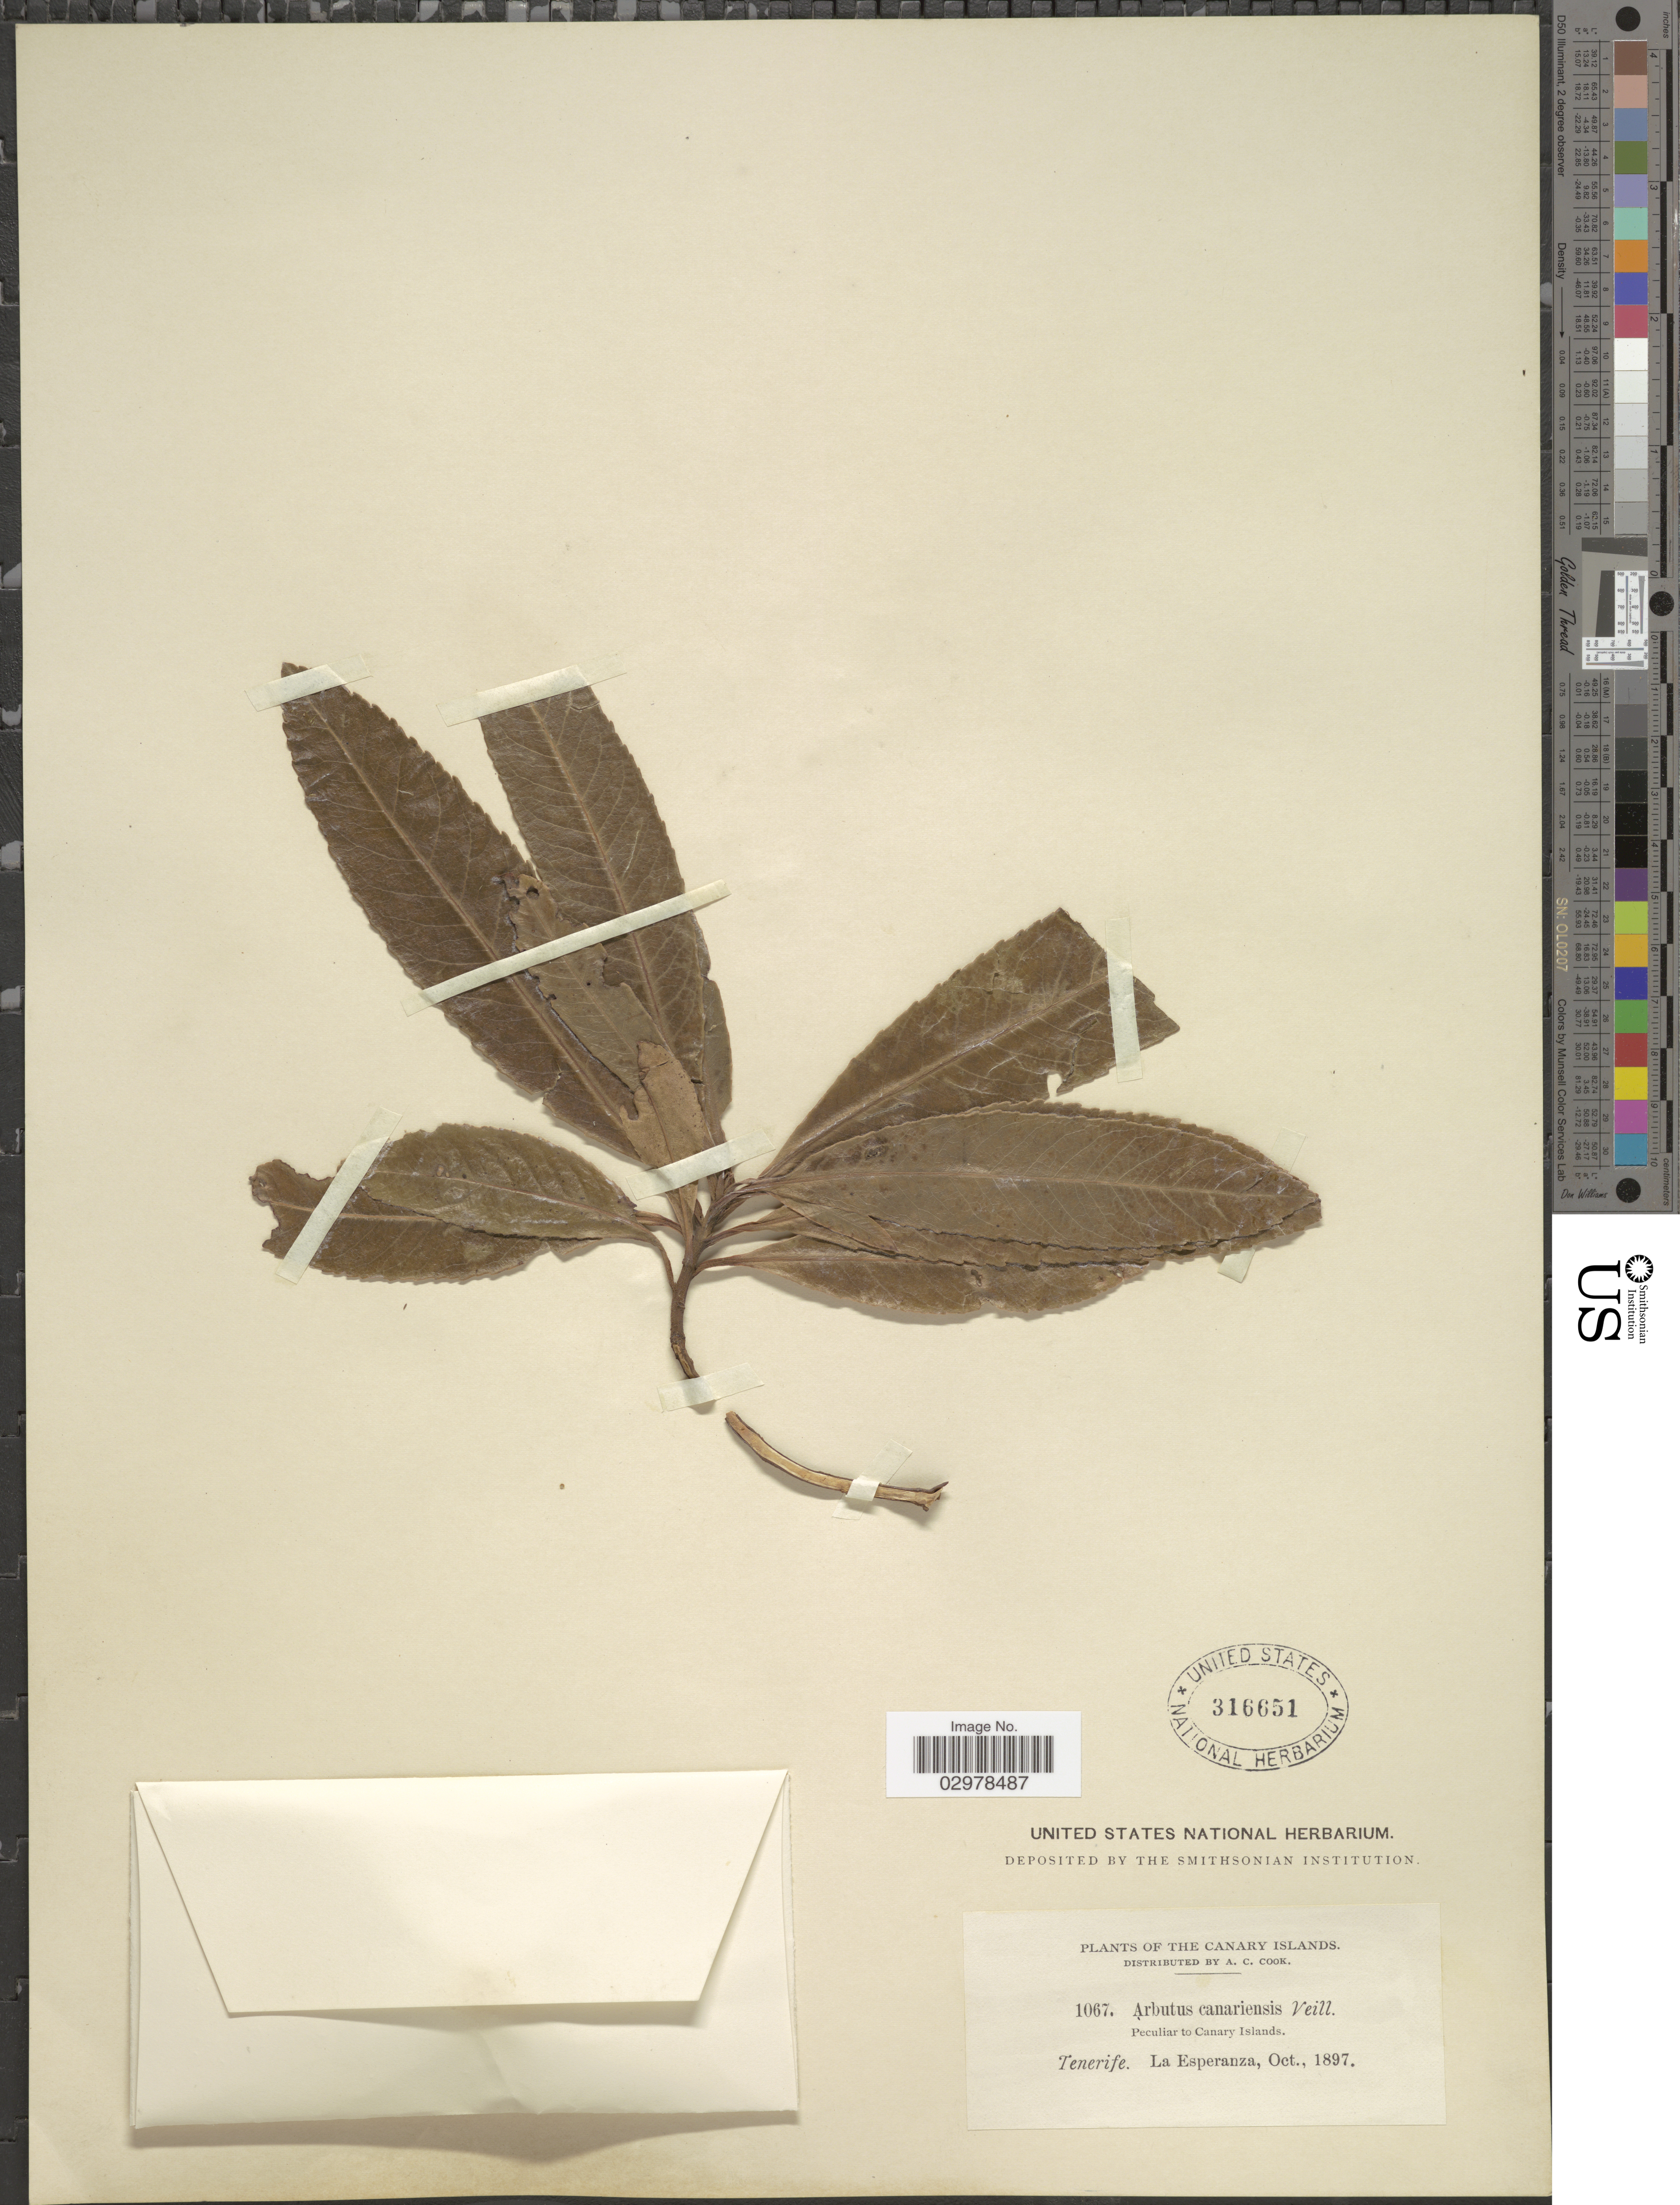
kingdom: Plantae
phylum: Tracheophyta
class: Magnoliopsida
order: Ericales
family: Ericaceae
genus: Arbutus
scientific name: Arbutus canariensis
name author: Duhamel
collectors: A. Cook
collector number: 1067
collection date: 1897-10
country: Spain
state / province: Canarias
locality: The Canary Islands, Tenerife, La Esperanza, Peculiar to Canary Islands.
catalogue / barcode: US 316651